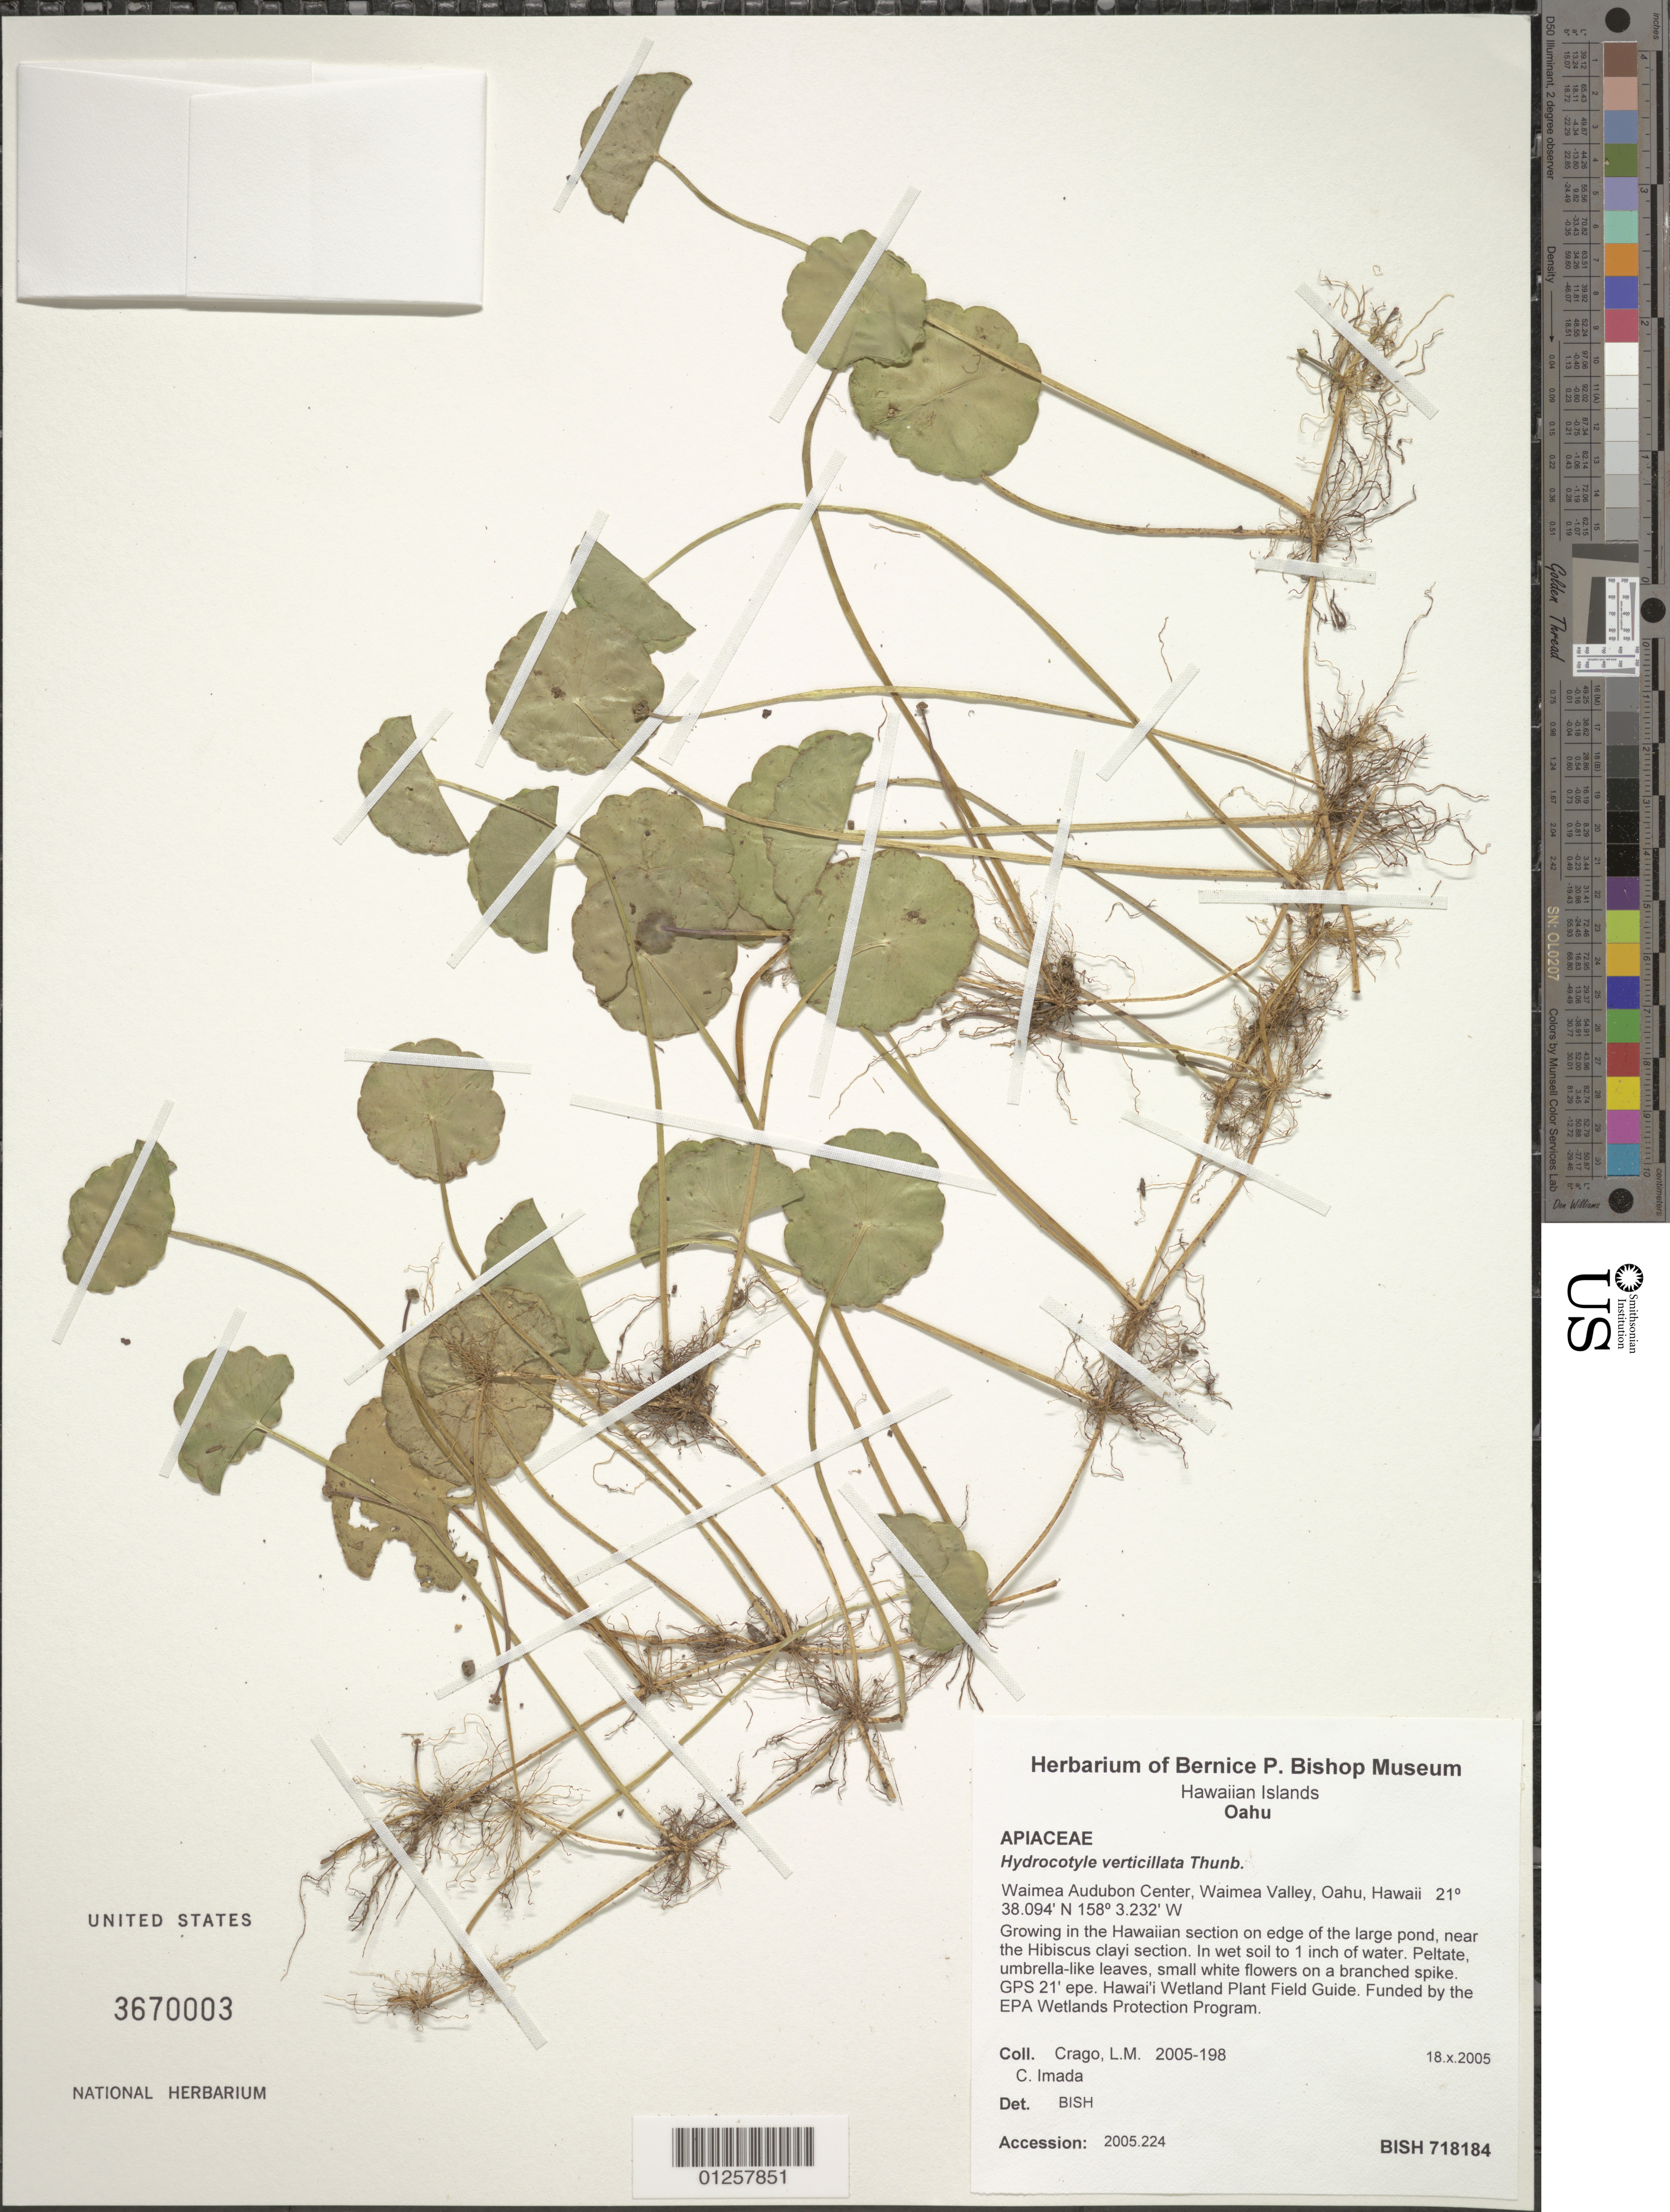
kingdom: Plantae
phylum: Tracheophyta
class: Magnoliopsida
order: Apiales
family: Araliaceae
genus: Hydrocotyle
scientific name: Hydrocotyle verticillata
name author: Thunb.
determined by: BISH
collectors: L. Crago & C. Imada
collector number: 2005-198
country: United States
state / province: Hawaii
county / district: Honolulu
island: Oahu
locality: Wainea Audubon Center, Waimea Valley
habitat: On edge of the large pond. In wet soil to 1 inch of water.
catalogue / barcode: US 3670003